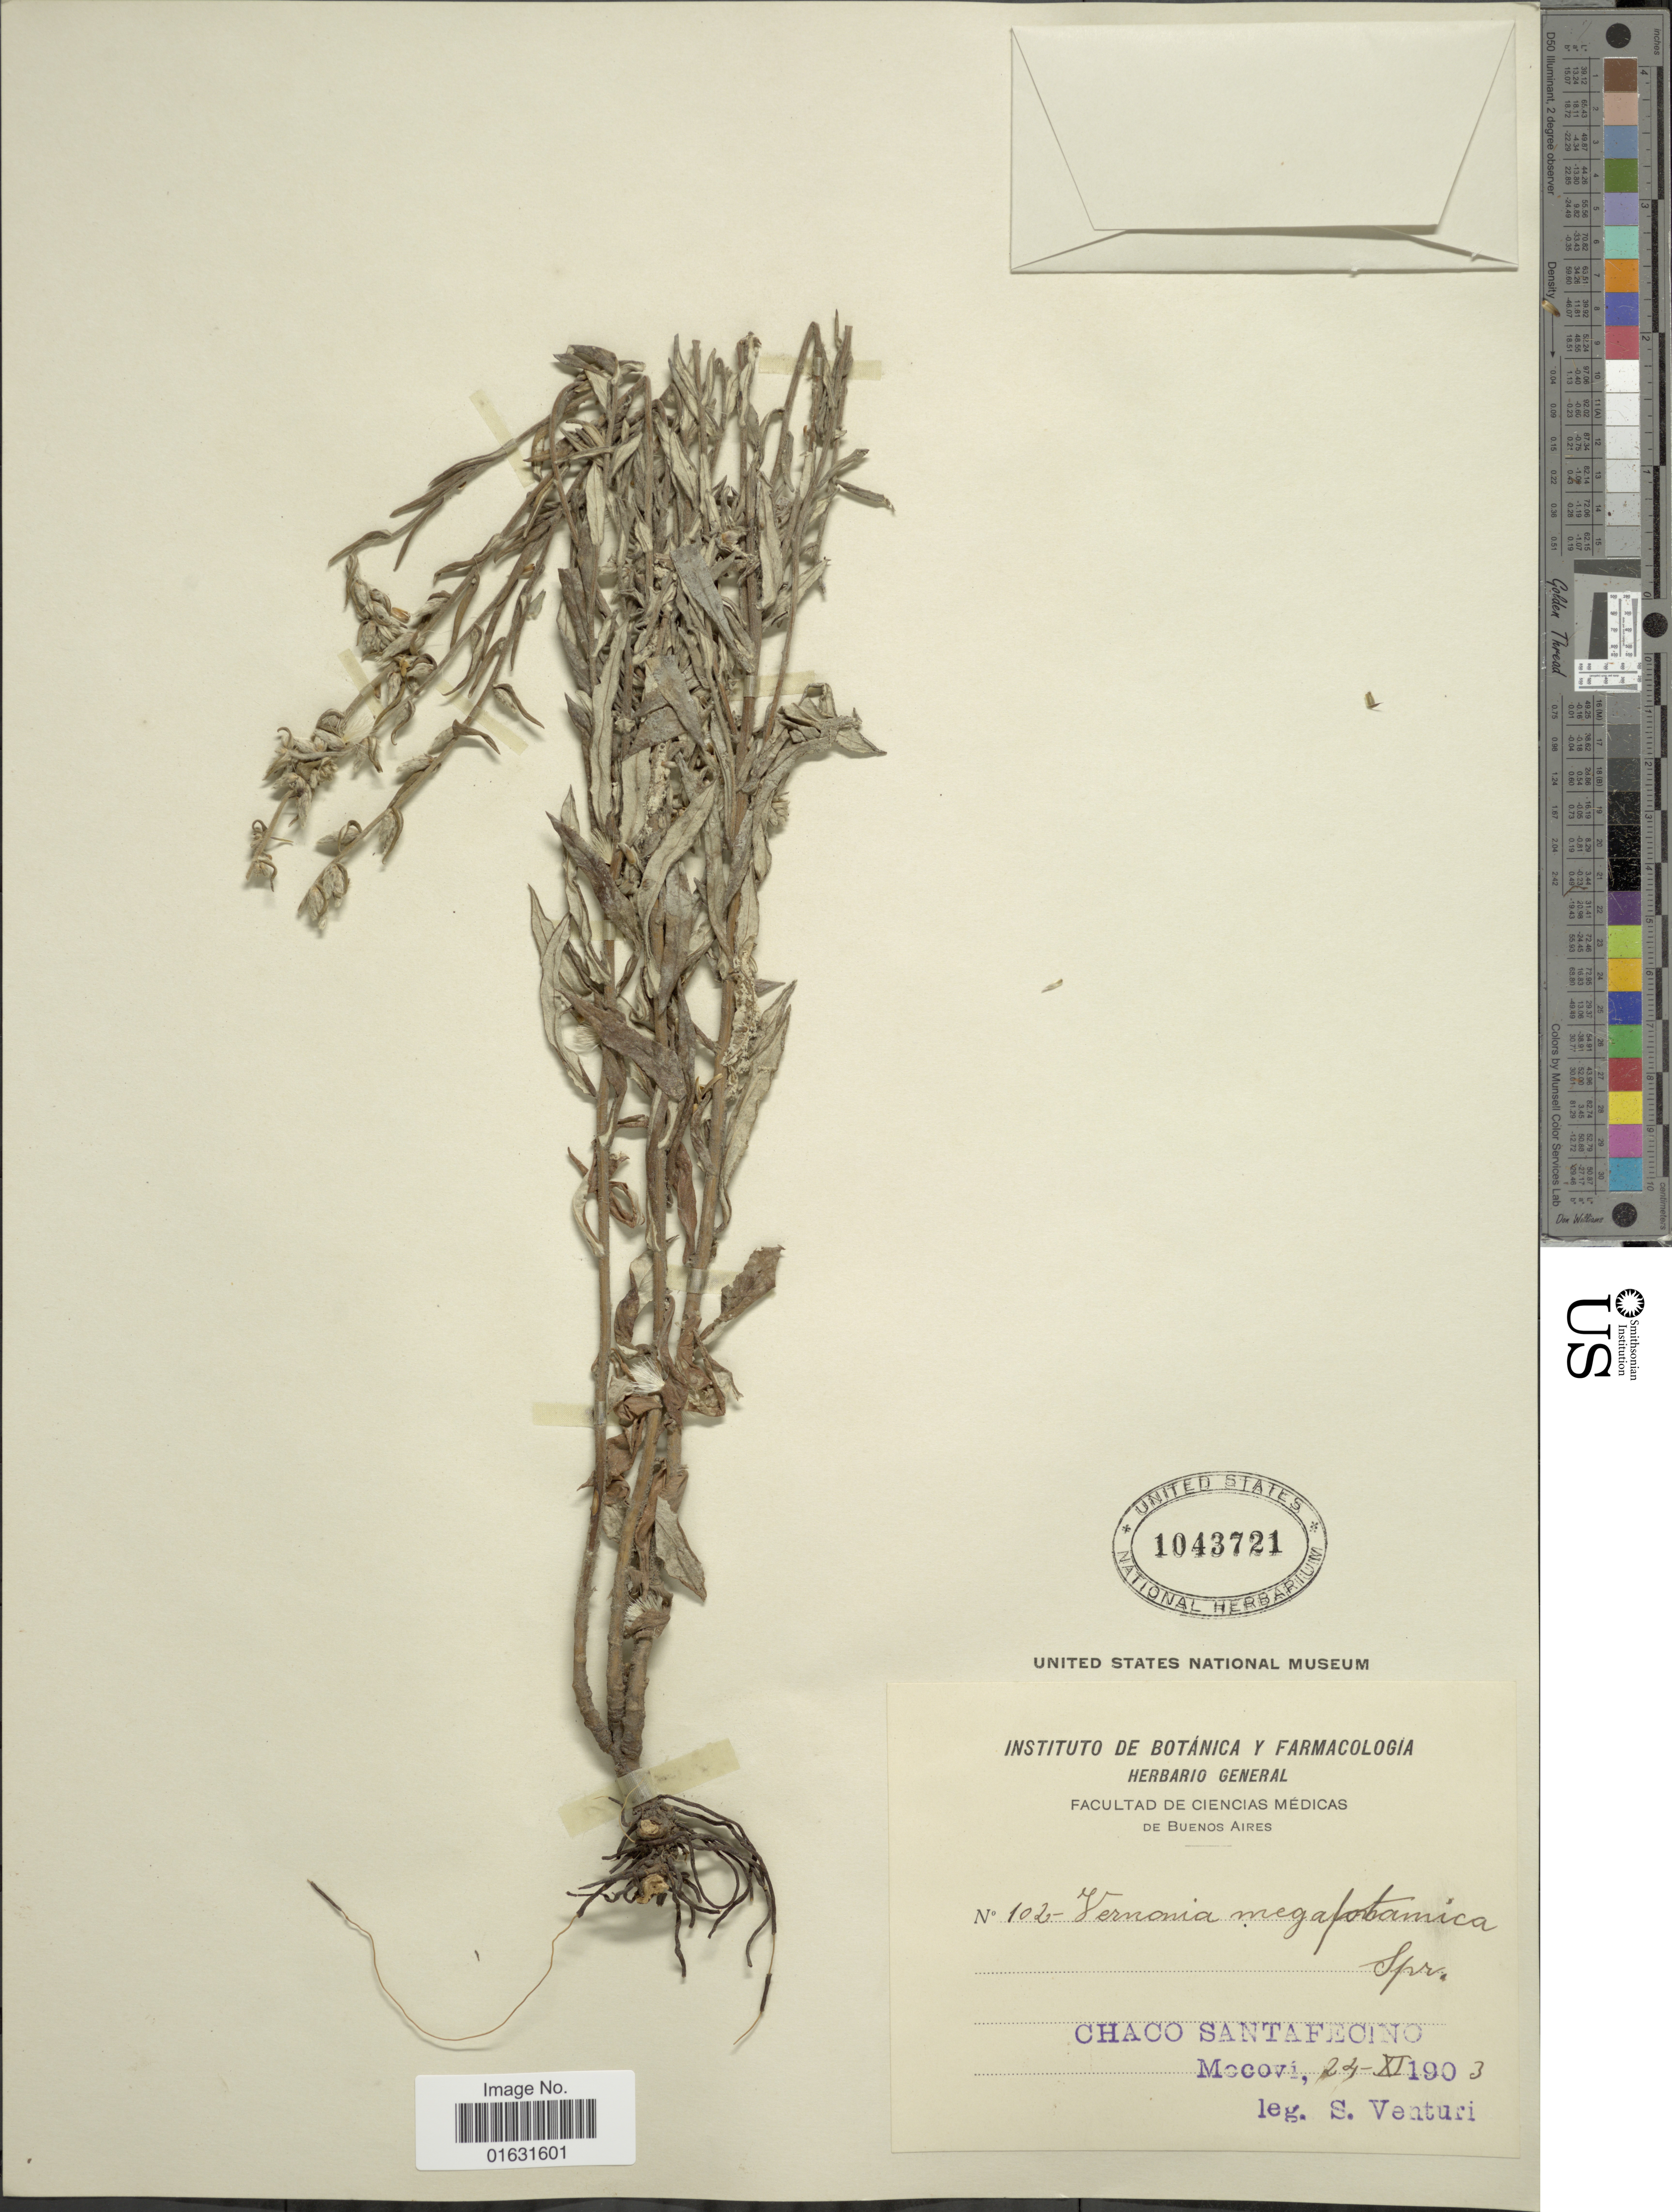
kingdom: Plantae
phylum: Tracheophyta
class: Magnoliopsida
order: Asterales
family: Asteraceae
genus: Stenocephalum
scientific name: Stenocephalum megapotamicum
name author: (Spreng.) Sch. Bip.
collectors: S. Venturi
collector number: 102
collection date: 1903-11-24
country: Argentina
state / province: Chaco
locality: Santa Fe Ono, Mocovi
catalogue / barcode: US 1043721